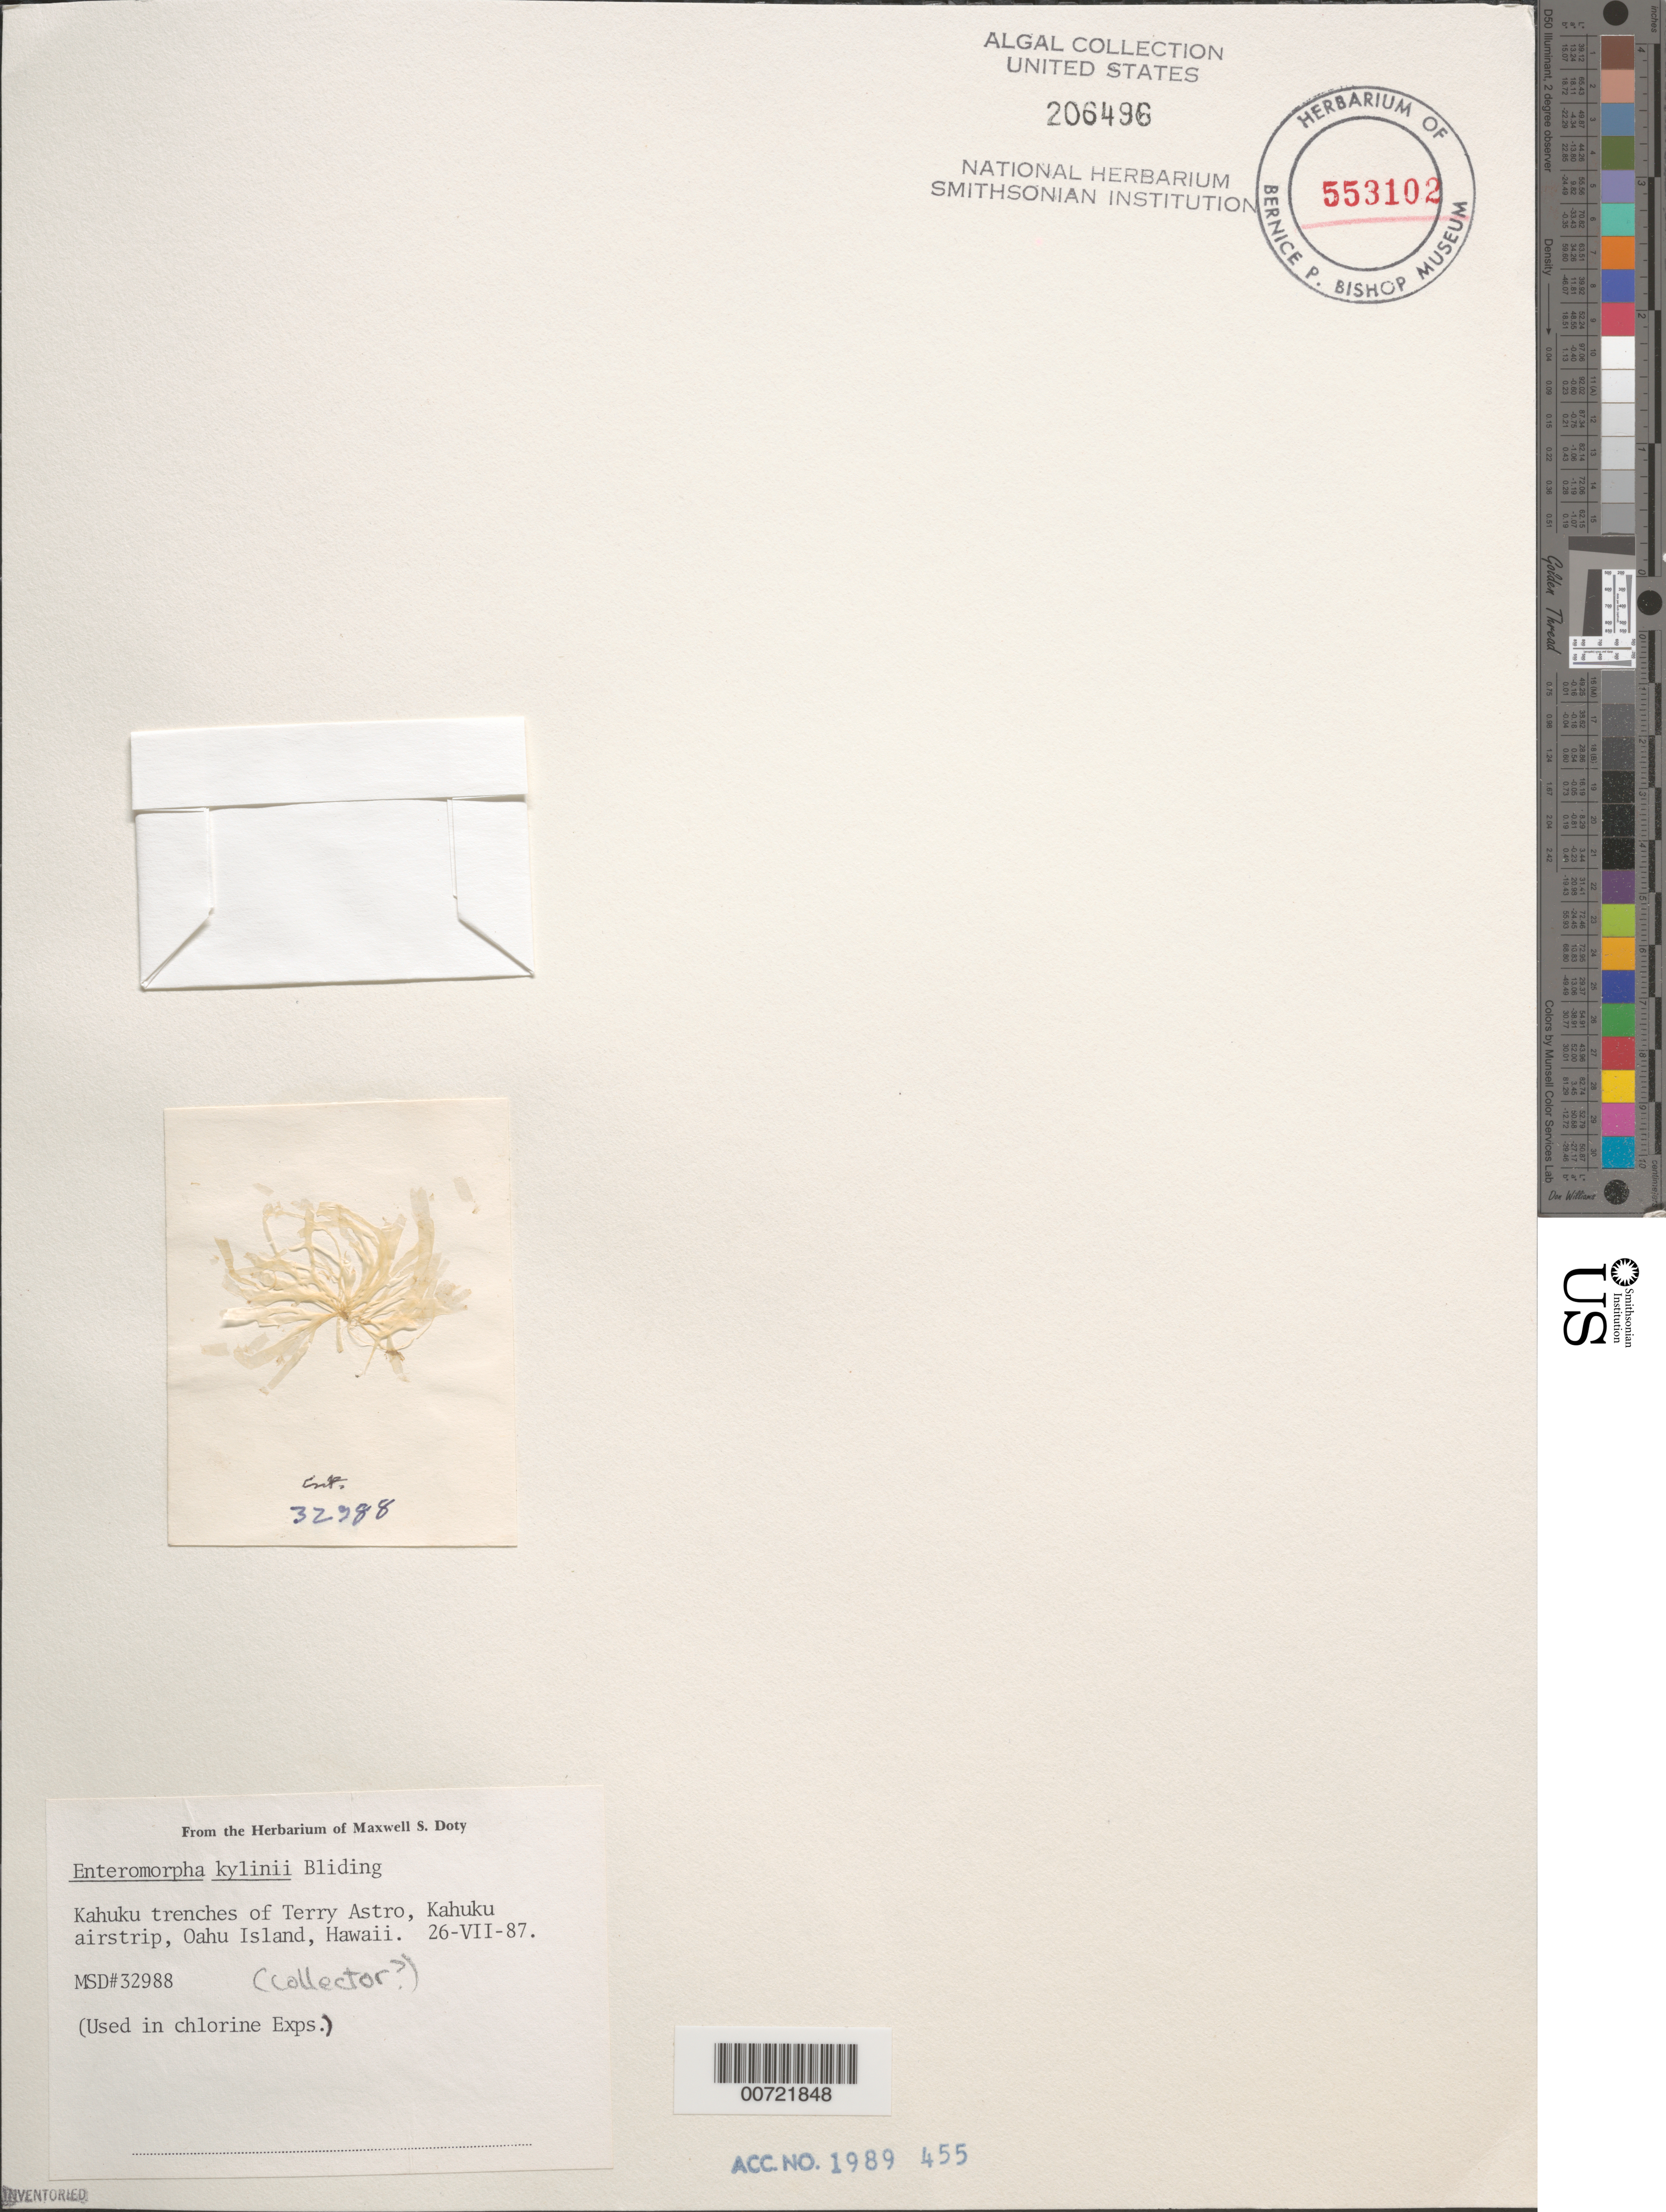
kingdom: Plantae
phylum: Chlorophyta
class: Ulvophyceae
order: Ulvales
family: Ulvaceae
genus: Ulva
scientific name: Ulva kylinii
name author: (Bliding) H.S. Hayden et al.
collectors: M. S.Doty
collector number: MSD 32988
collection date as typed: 26 Jul 1987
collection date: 1987-07-26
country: United States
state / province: Hawaii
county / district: Honolulu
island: Oahu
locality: Kahuku airstrip, Kahuku trenches of Terry Astro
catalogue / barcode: US 206496